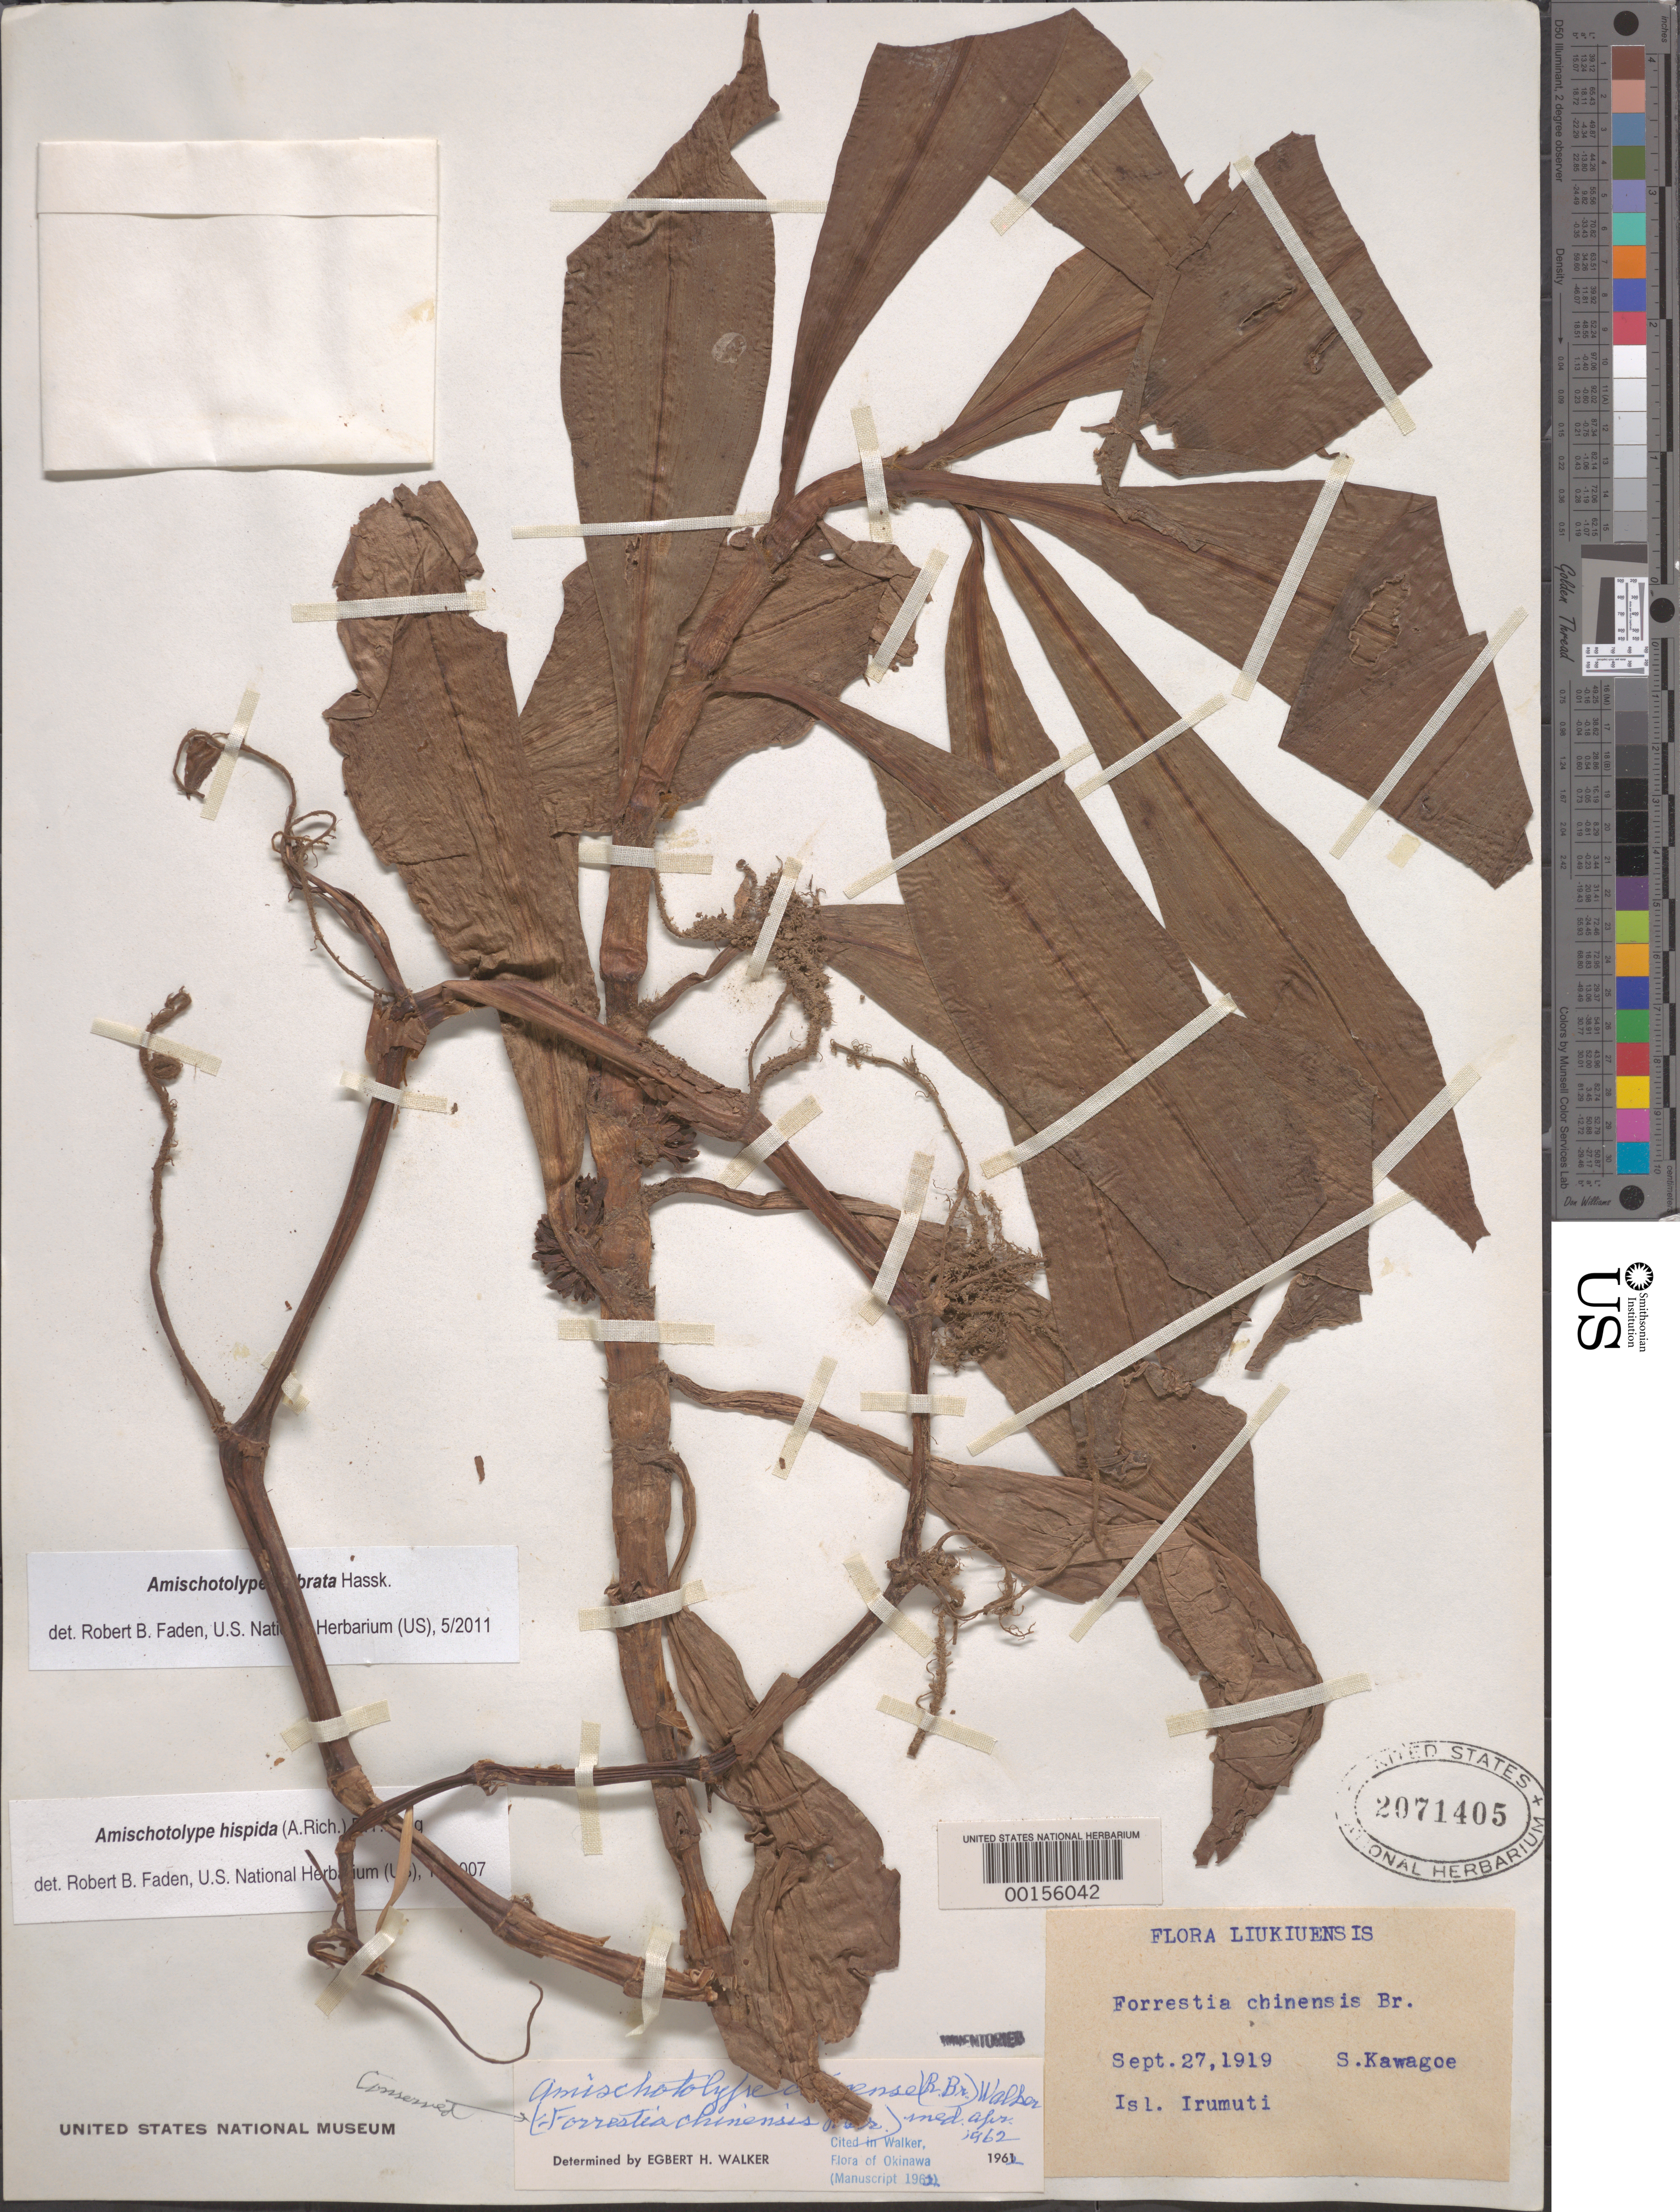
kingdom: Plantae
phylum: Tracheophyta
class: Liliopsida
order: Commelinales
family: Commelinaceae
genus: Amischotolype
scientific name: Amischotolype glabrata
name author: Hassk.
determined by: Faden, Robert B., (US), Smithsonian Institution - National Museum of Natural History (UNITED STATES)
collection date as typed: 27 Sep 1919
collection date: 1919-09-27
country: Japan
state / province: Saitama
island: Honshu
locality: S. kawagoe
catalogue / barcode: US 2071405